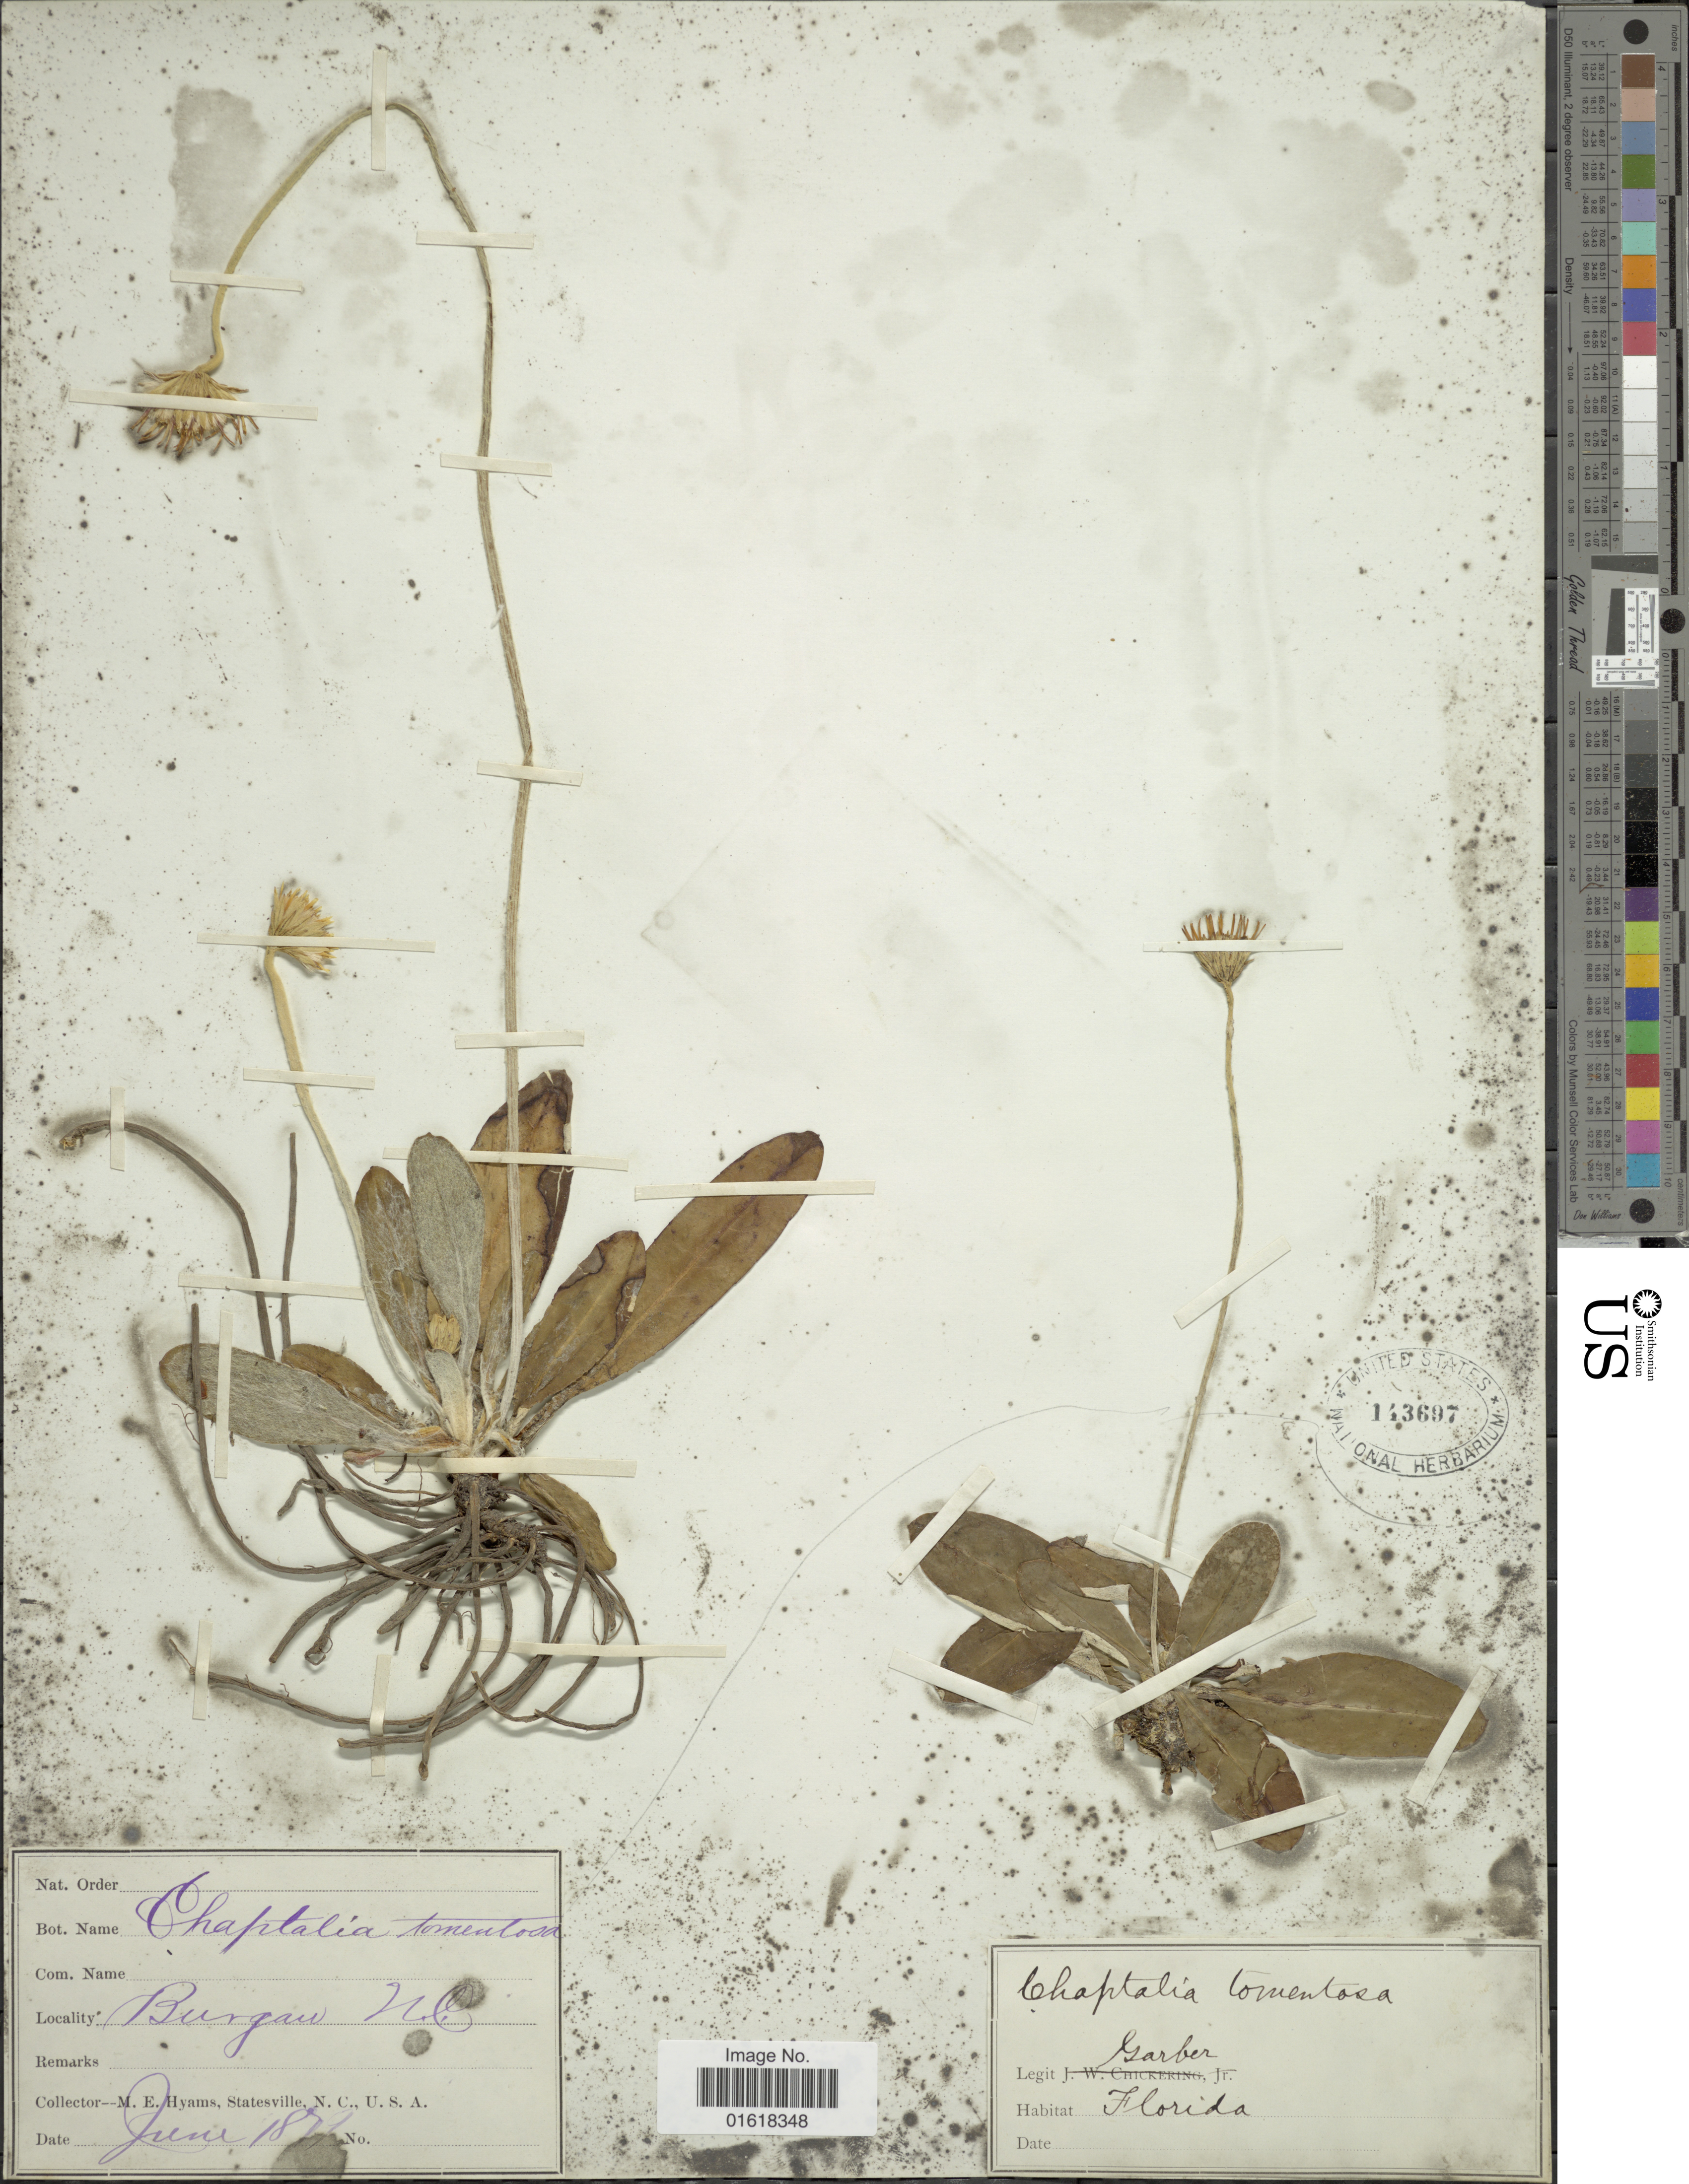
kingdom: Plantae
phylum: Tracheophyta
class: Magnoliopsida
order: Asterales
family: Asteraceae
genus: Chaptalia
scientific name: Chaptalia tomentosa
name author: Vent.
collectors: -- Garber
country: United States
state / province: Florida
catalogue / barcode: US 143697